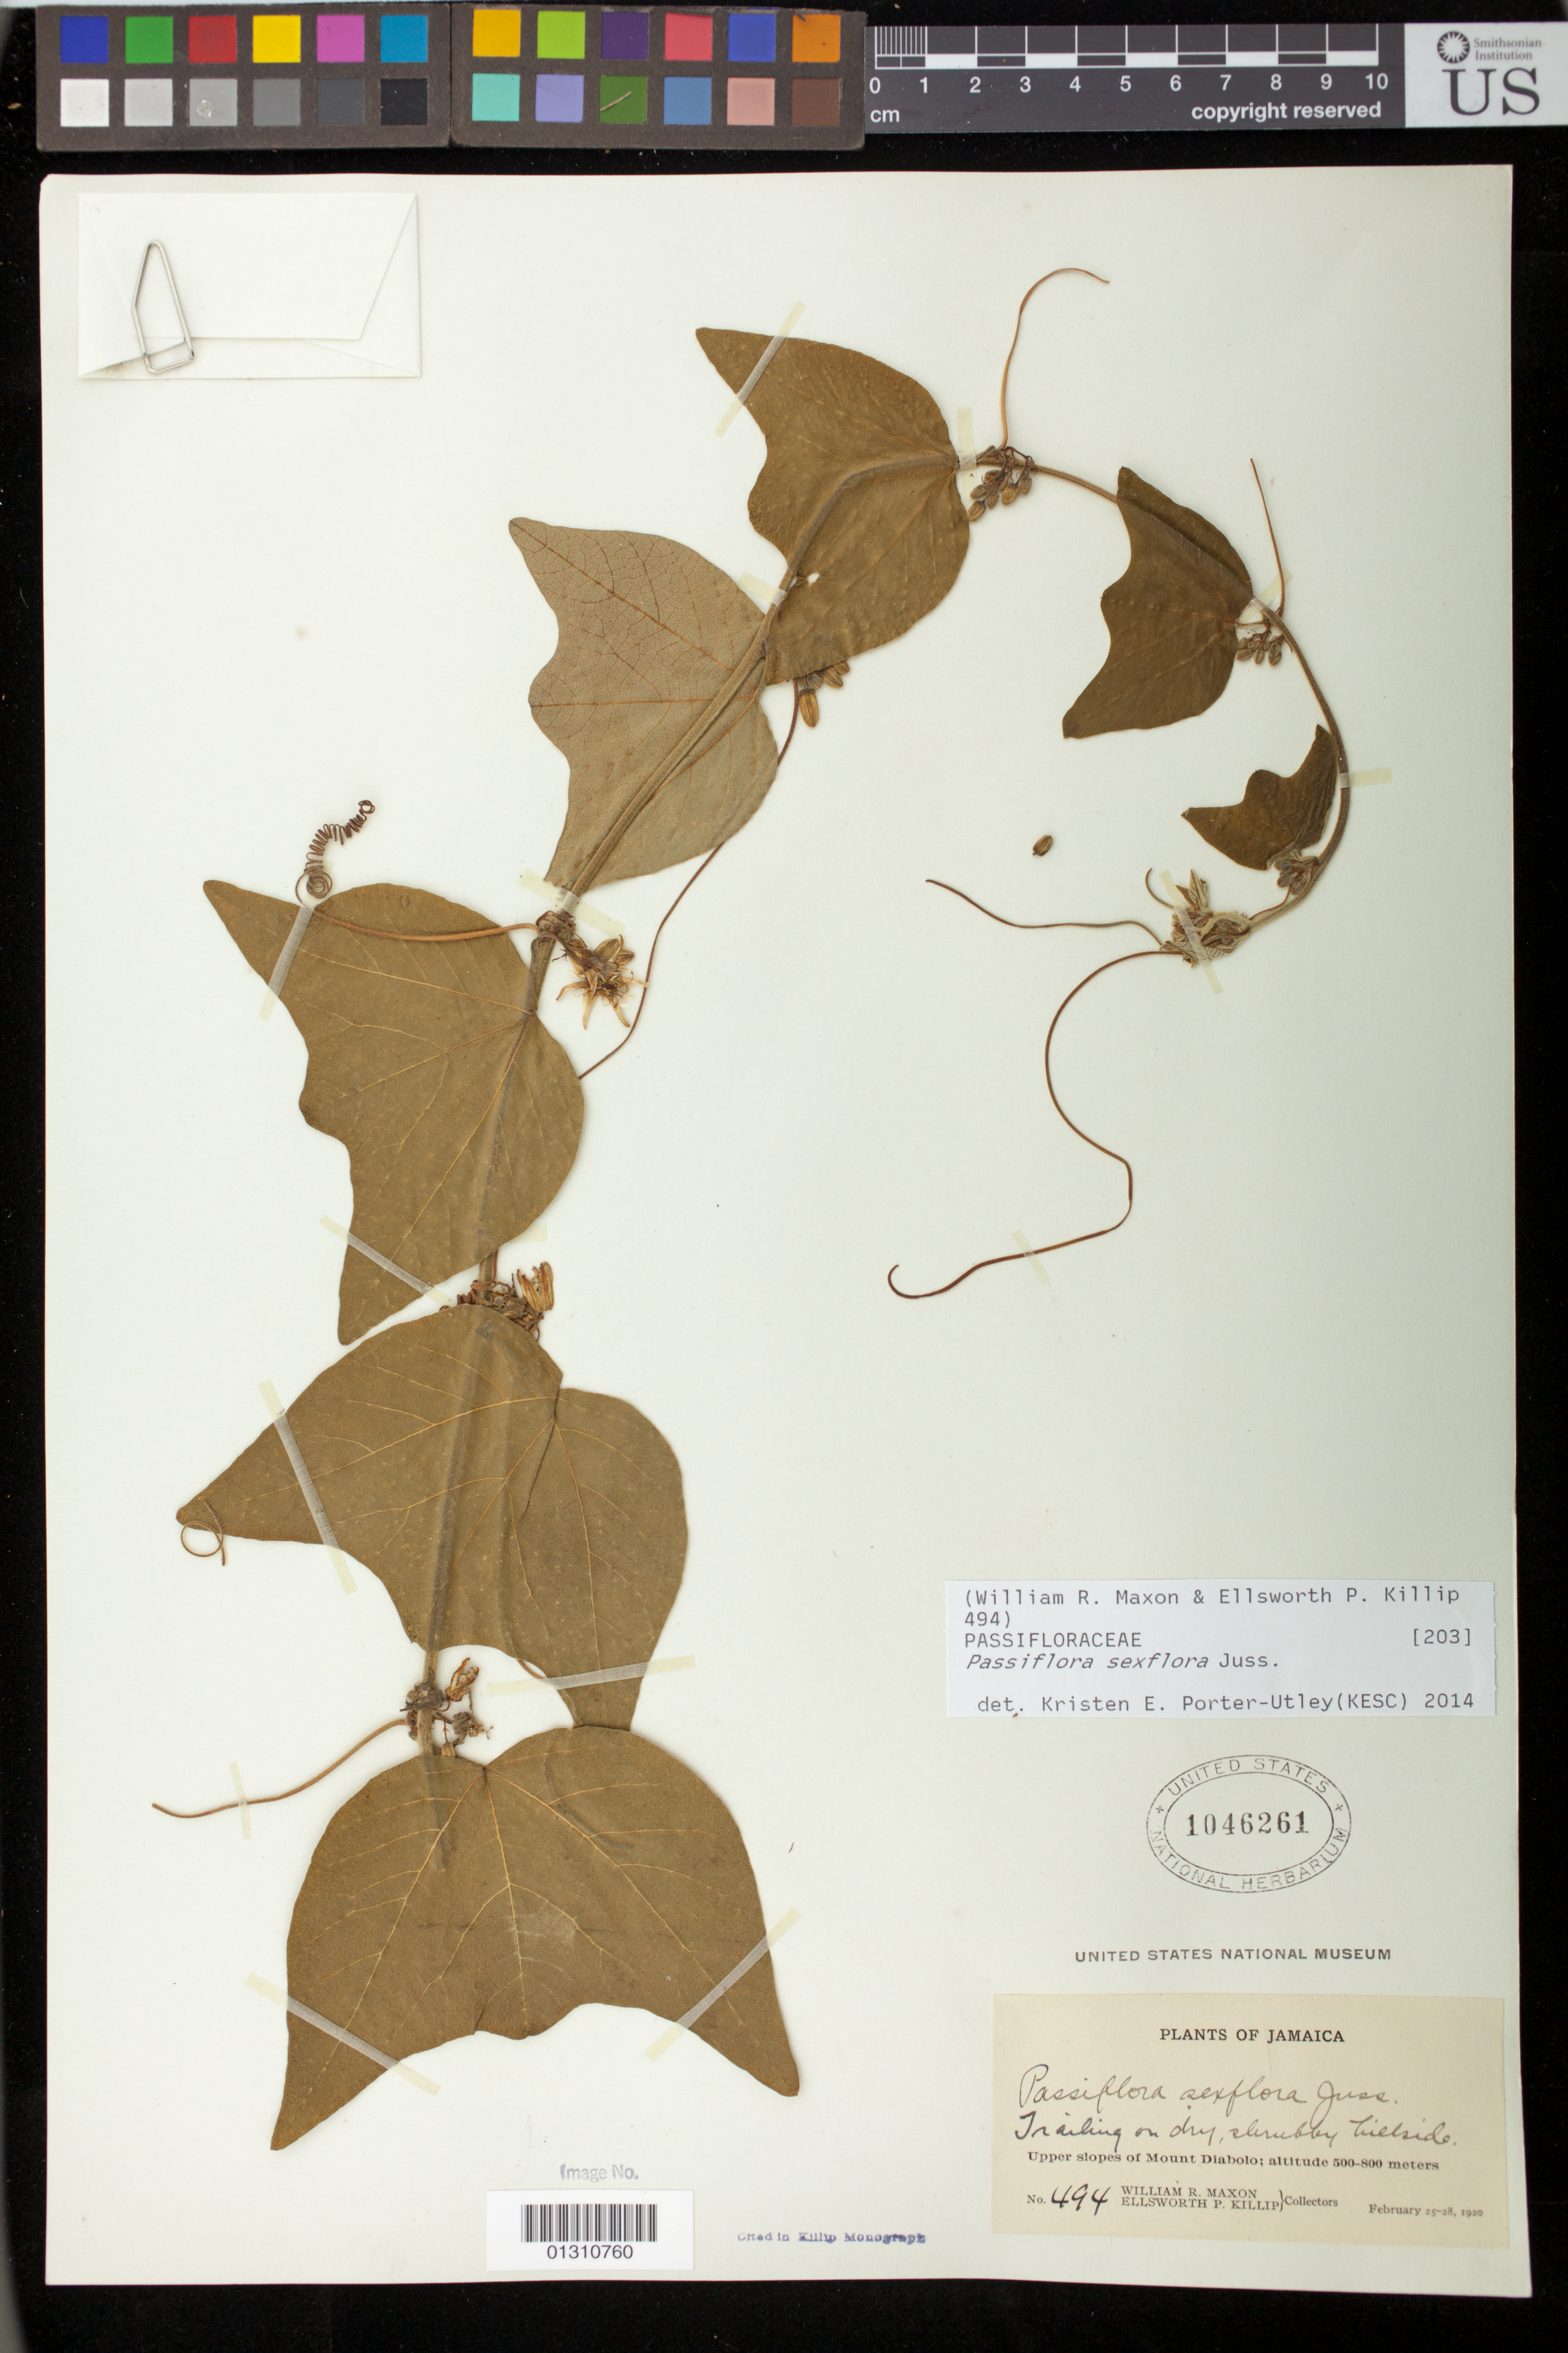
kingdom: Plantae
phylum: Tracheophyta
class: Magnoliopsida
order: Malpighiales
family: Passifloraceae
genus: Passiflora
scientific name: Passiflora sexflora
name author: Juss.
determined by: Porter-Utley, Kristen E.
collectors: W. R. Maxon & W. P. Killip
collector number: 494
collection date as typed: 25 Feb 1920 to 28 Feb 1920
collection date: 1920-02-25/1920-02-28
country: Jamaica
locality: Upper slopes of Mount Diablo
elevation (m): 500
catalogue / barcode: US 1046261